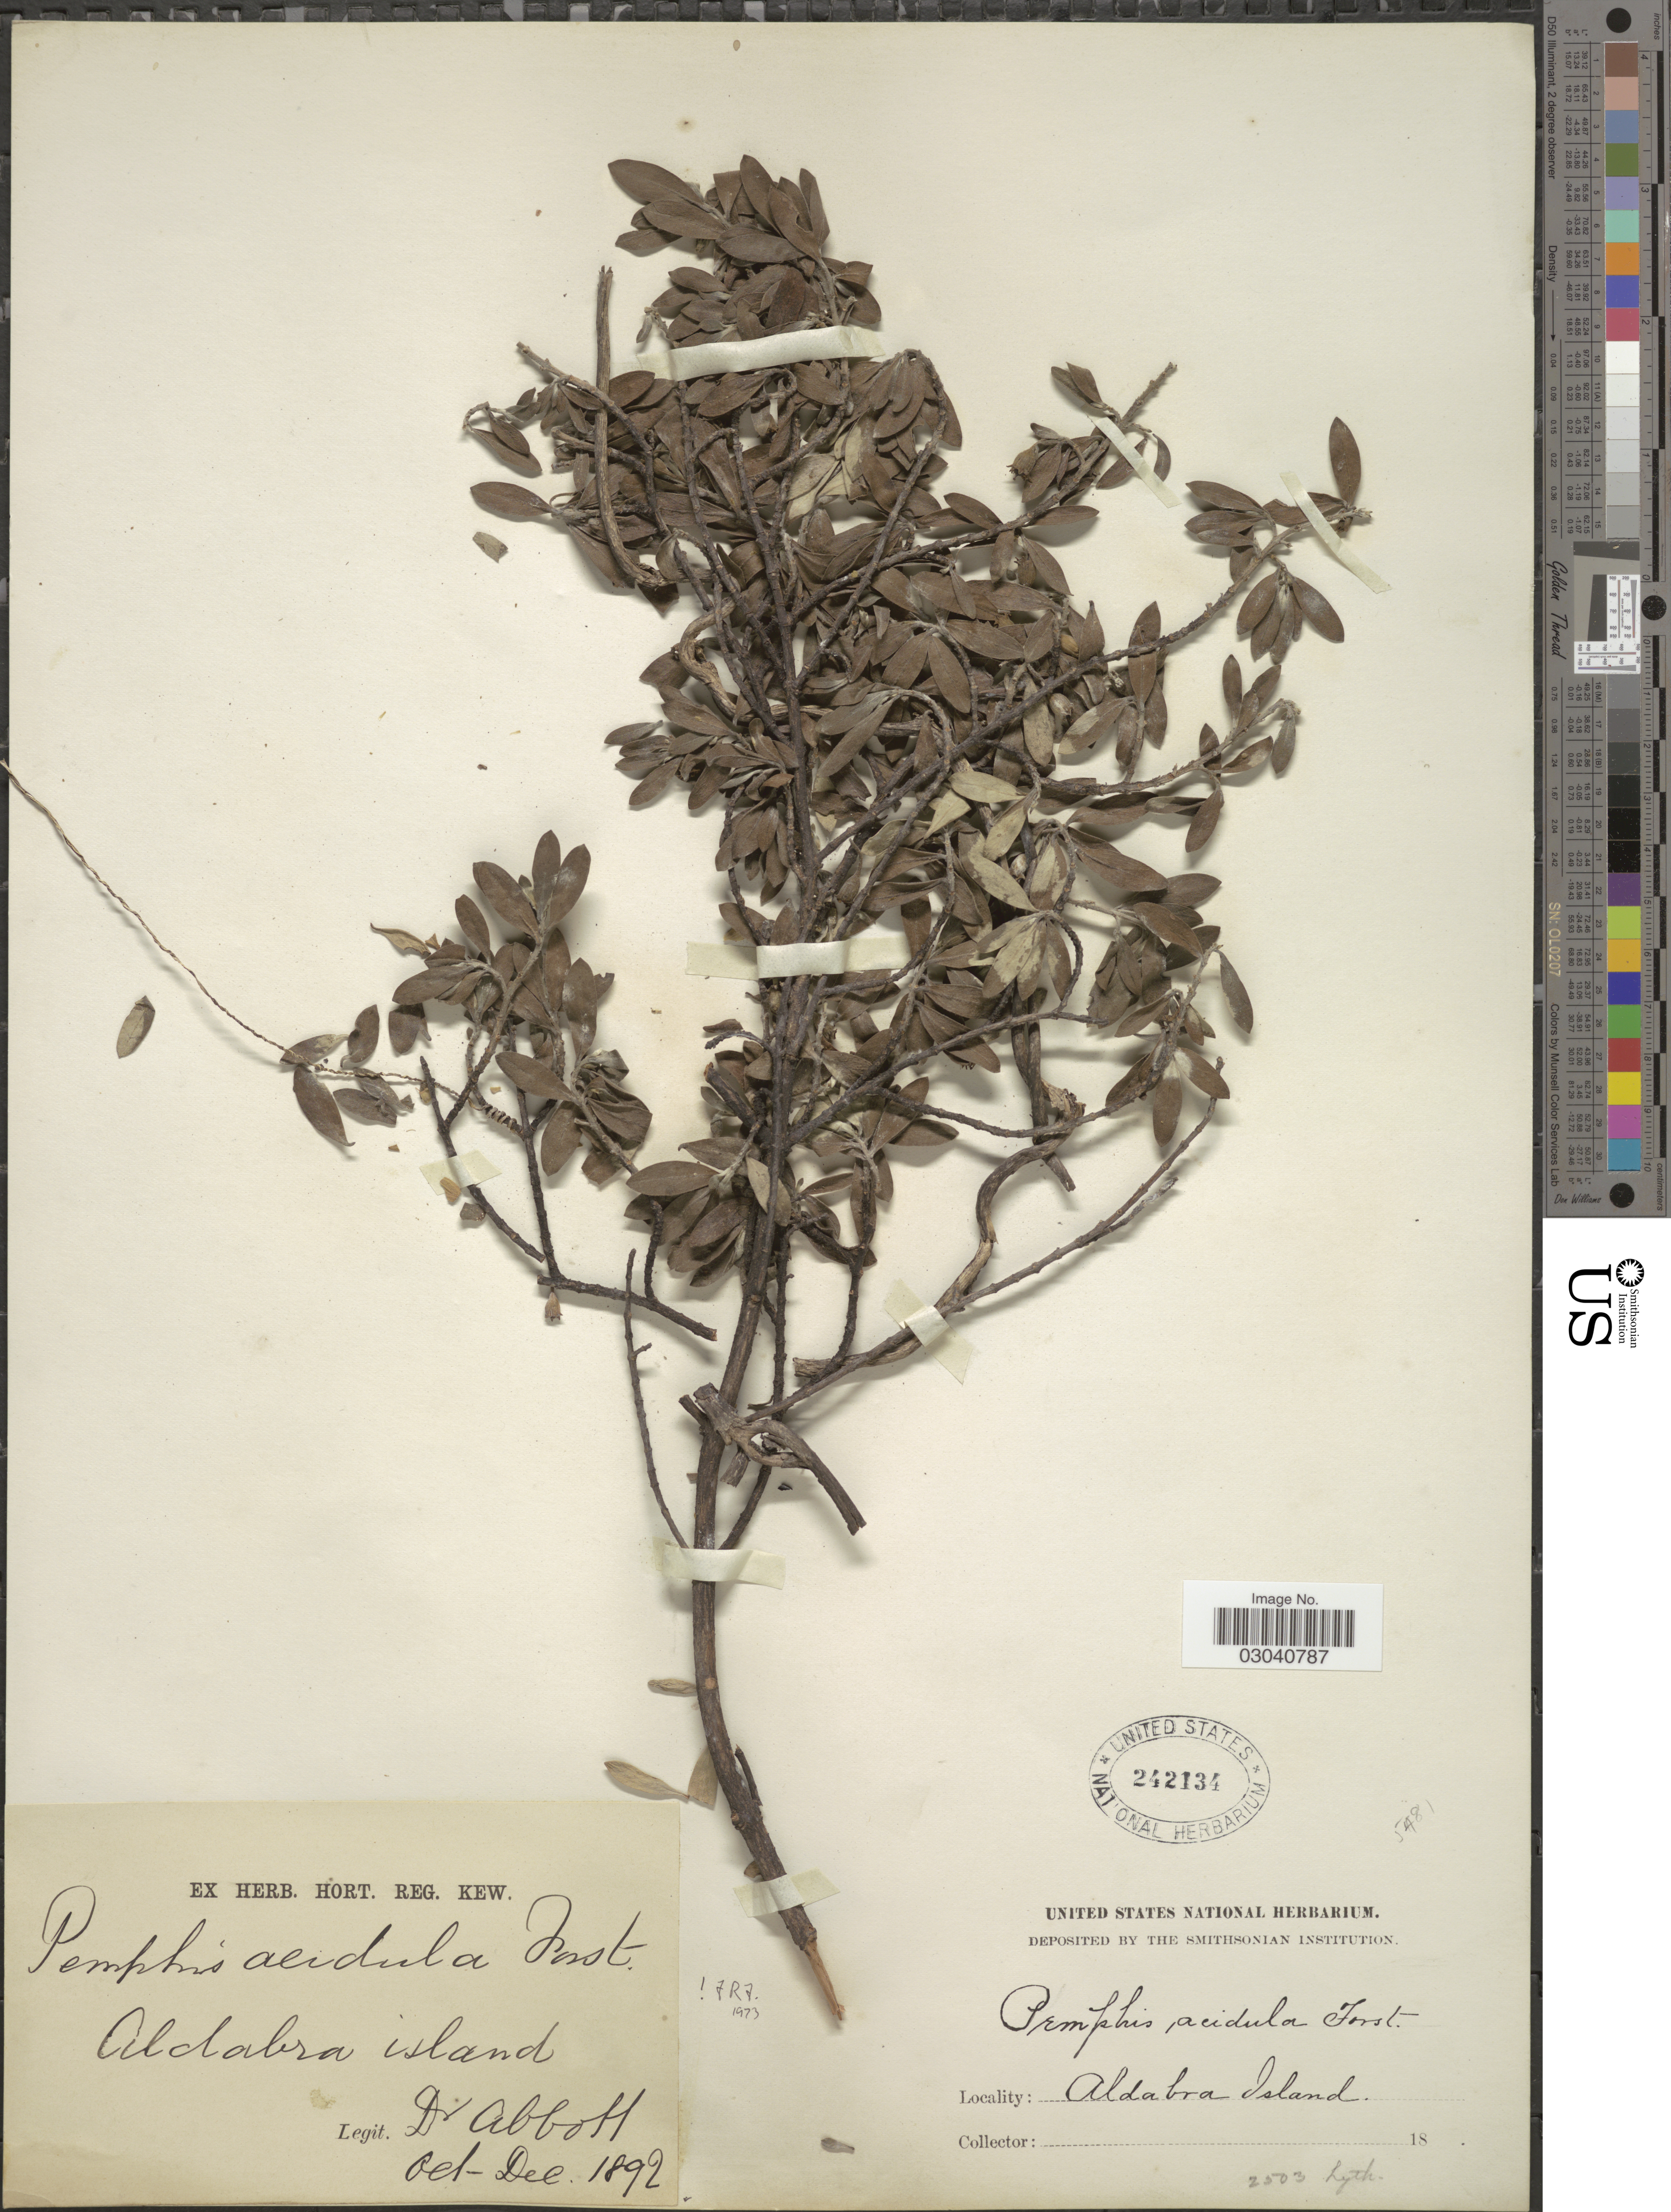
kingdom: Plantae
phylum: Tracheophyta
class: Magnoliopsida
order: Myrtales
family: Lythraceae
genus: Pemphis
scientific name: Pemphis acidula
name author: J.R. Forst. & G. Forst.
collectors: -- Abbott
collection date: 1892-10/1892-12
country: Seychelles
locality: Aldabra island.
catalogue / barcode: US 242134